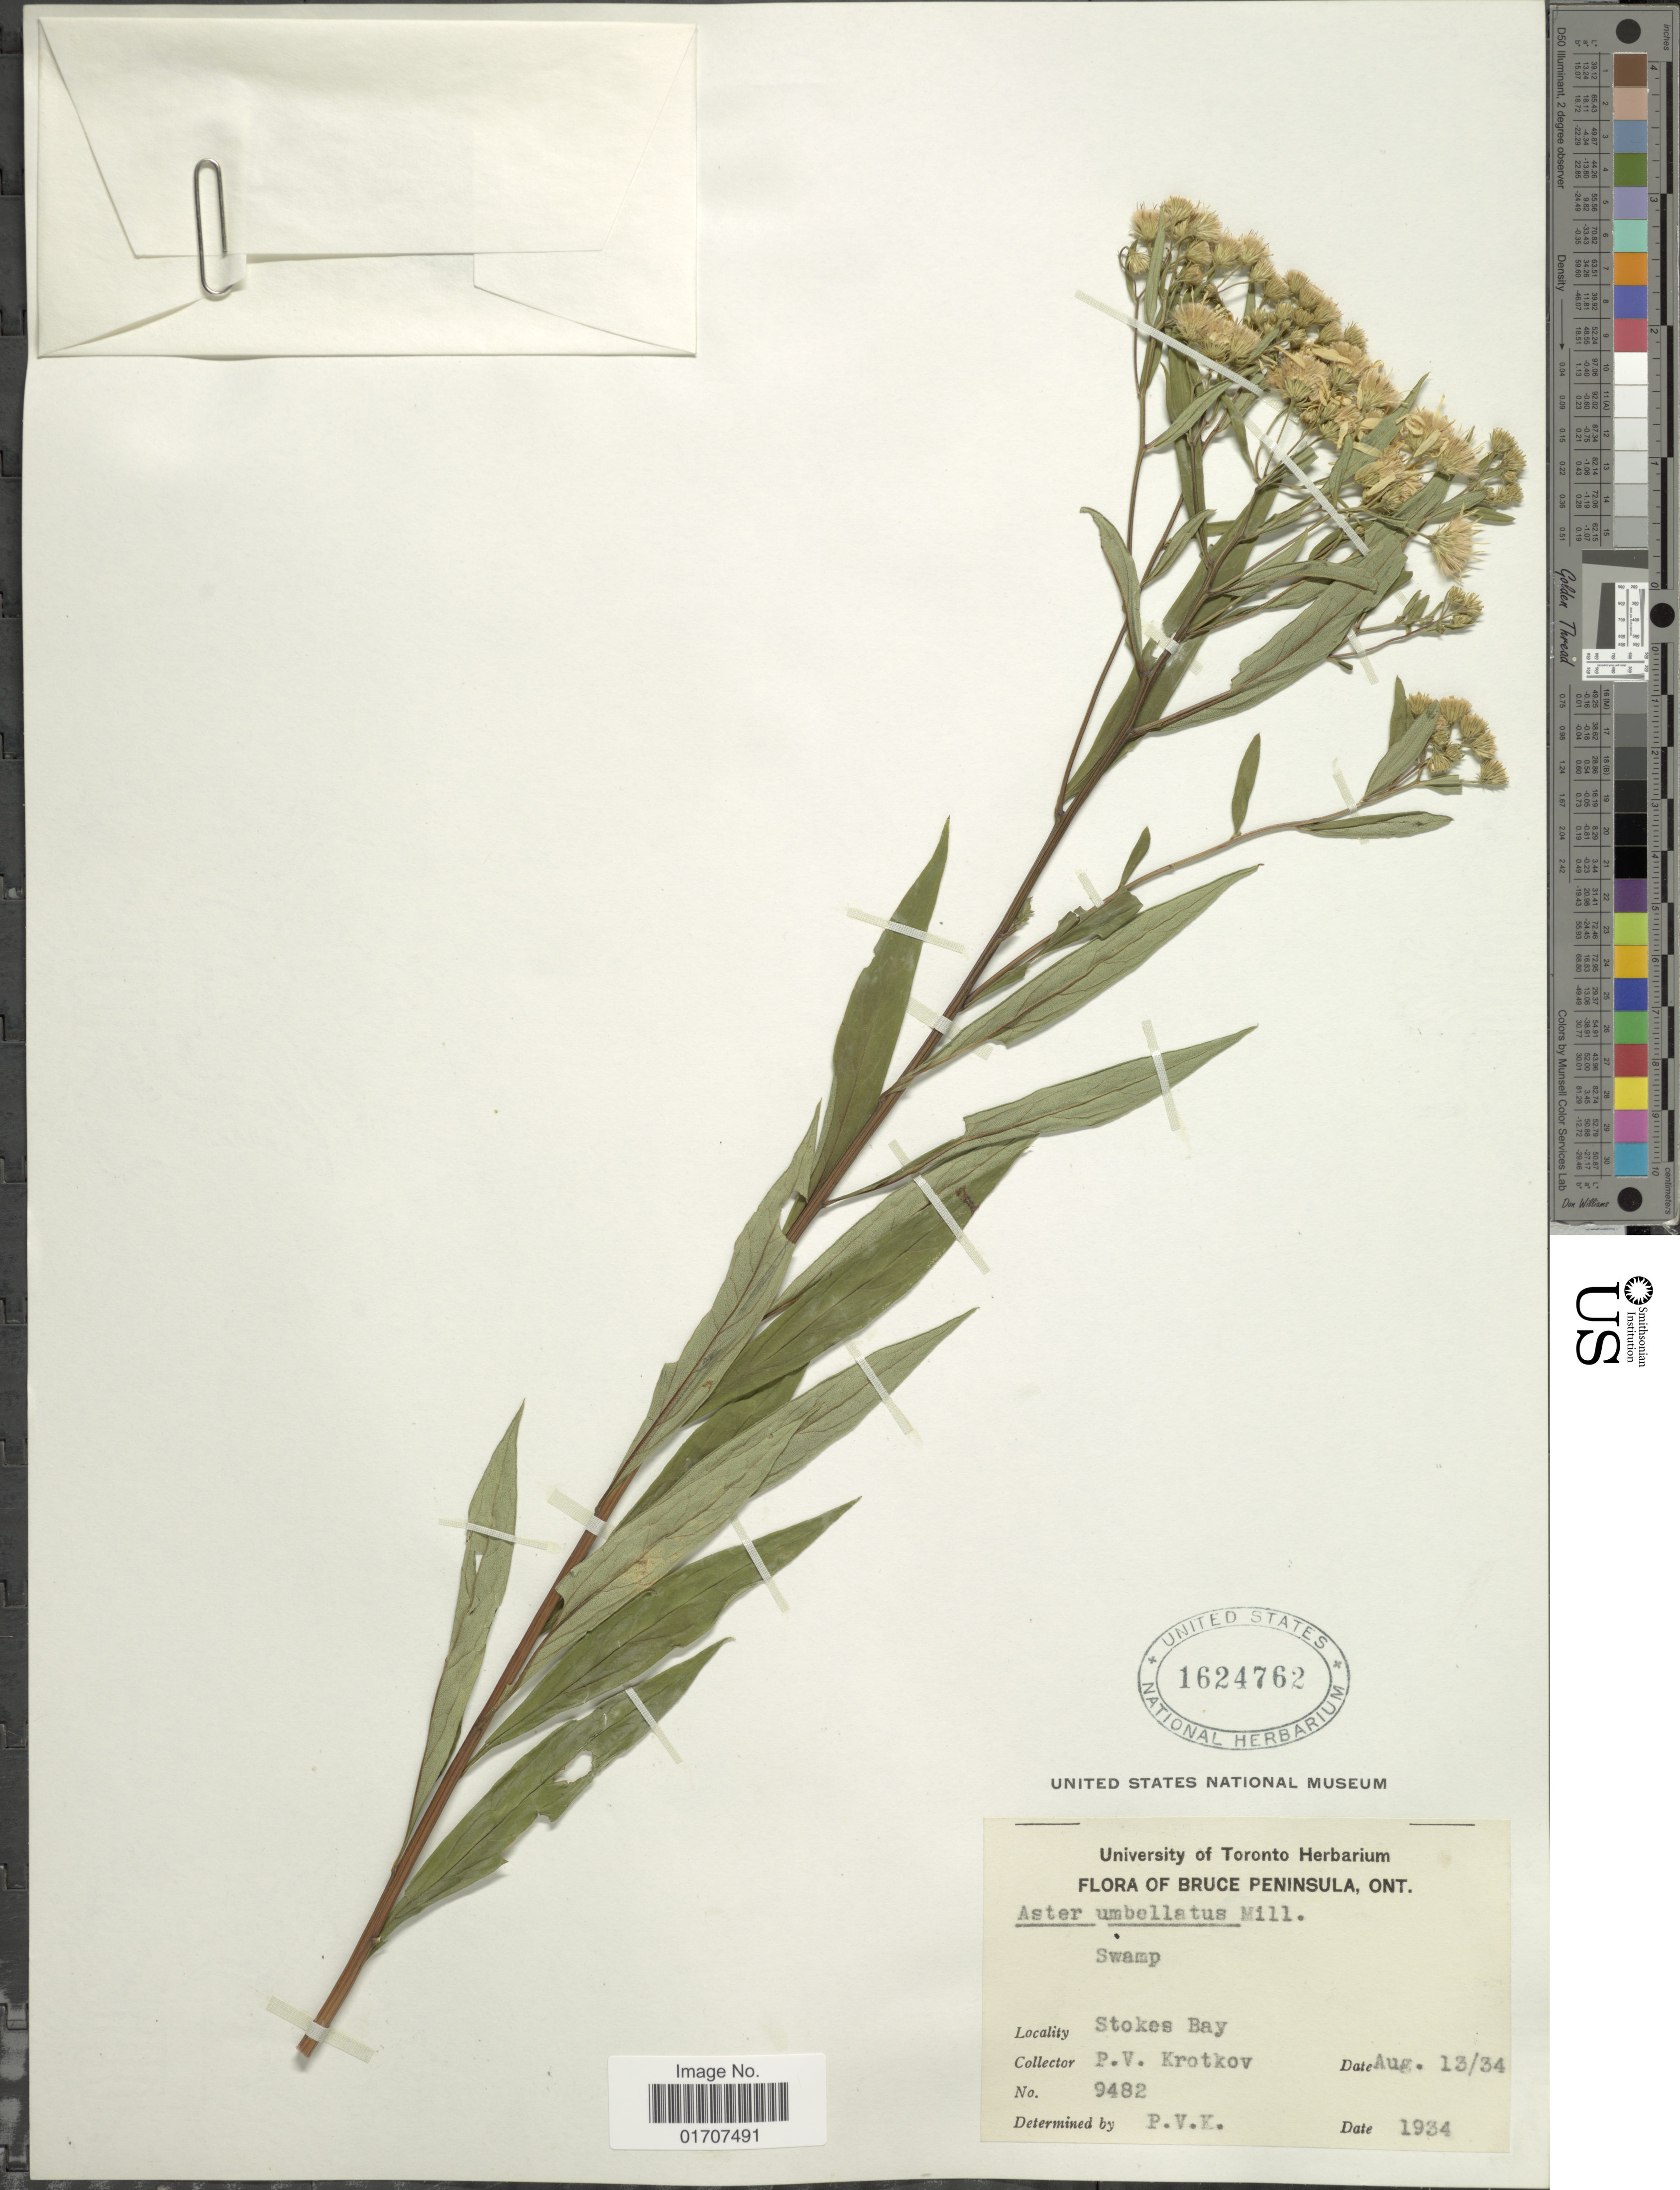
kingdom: Plantae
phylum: Tracheophyta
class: Magnoliopsida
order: Asterales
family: Asteraceae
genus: Doellingeria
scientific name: Doellingeria umbellata var. umbellata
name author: Nees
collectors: P. V. Krotkov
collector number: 9482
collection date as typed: Transcribed d/m/y: 13/8/34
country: Canada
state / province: Ontario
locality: Bruce Peninsula, Stokes Bay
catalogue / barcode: US 1624762